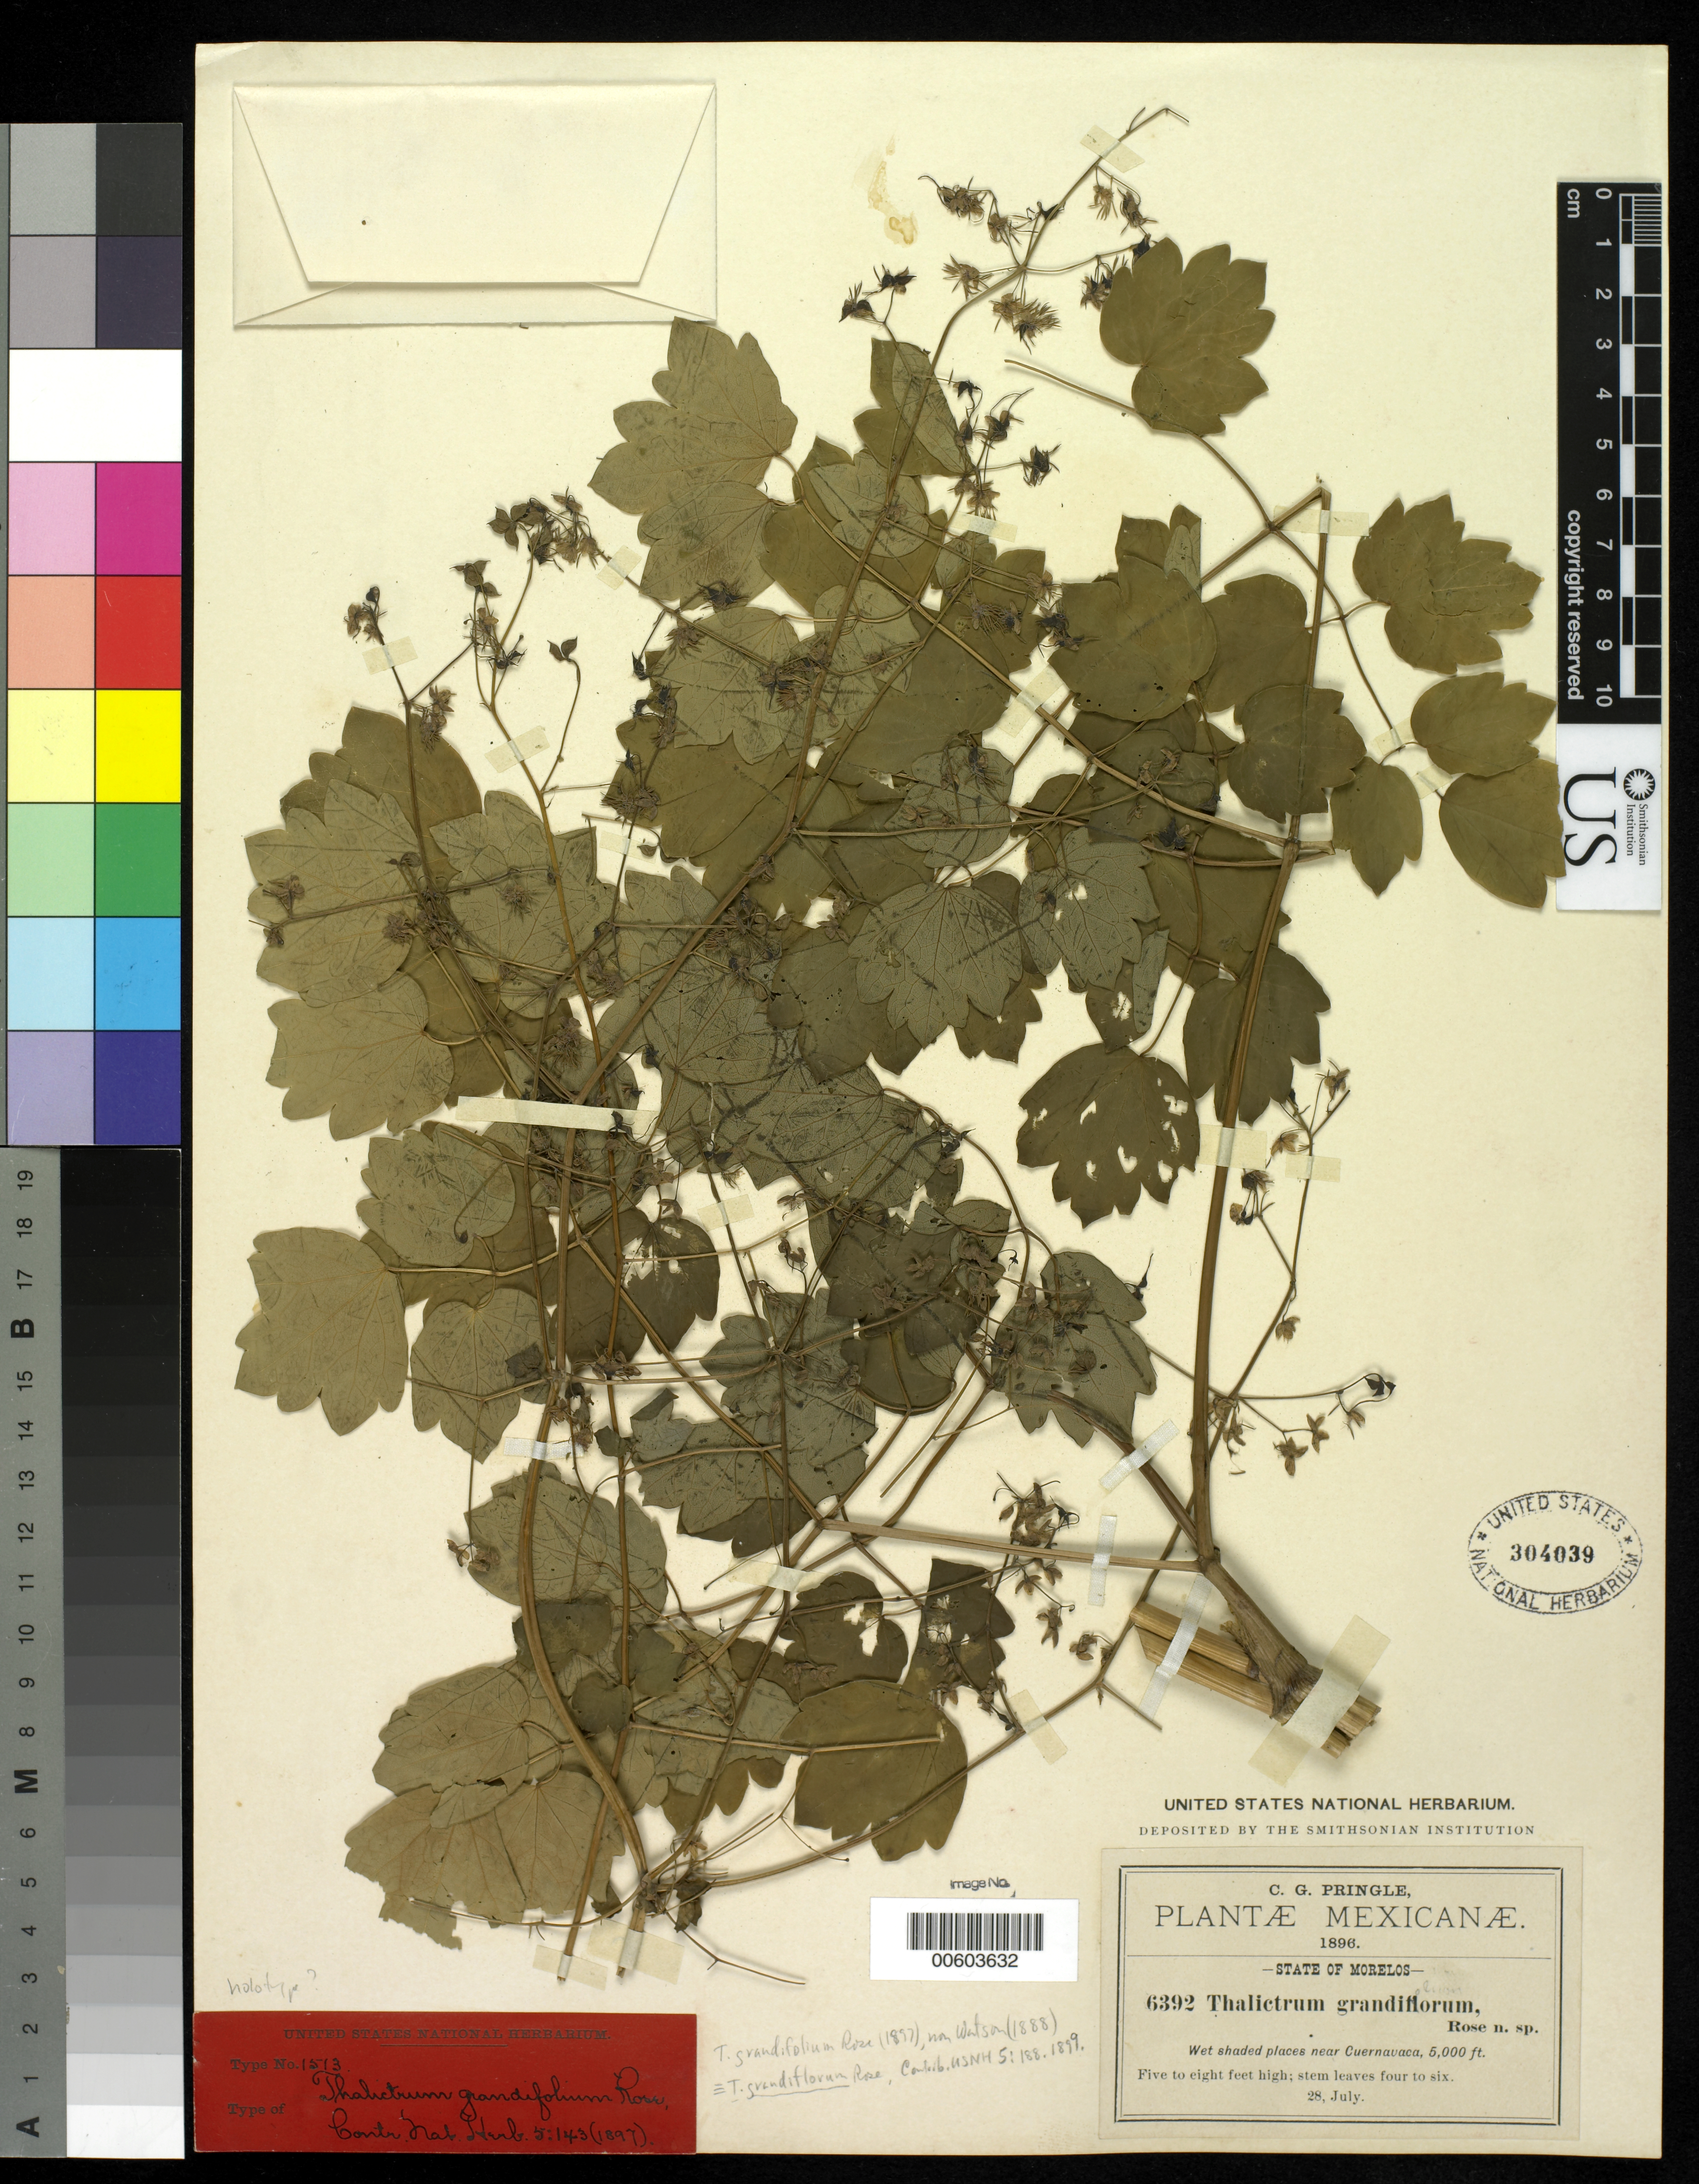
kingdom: Plantae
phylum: Tracheophyta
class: Magnoliopsida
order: Ranunculales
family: Ranunculaceae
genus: Thalictrum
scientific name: Thalictrum grandifolium Rose nom. illeg. hom.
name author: Rose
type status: Holotype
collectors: C. G. Pringle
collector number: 6392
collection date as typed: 28 Jul 1896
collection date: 1896-07-28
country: Mexico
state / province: Morelos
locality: Wet shaded places near Cuernavaca.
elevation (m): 1524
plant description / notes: Later homonym of Thalictrum grandifolium S. Wats. (1888); note that replacement name, Thalictrum grandiflorum Rose, is also a later homonym.; Also a type of Thalictrum grandiflorum Rose, nom. nov.; Replacement name for Thalictrum grandifolium Rose (non S. Wat. 1888), but also a later homonym (of T. grandiflorum Maxim. 1889).; Also a type of Thalictrum grandifolium Rose, nom. illeg.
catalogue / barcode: US 304039